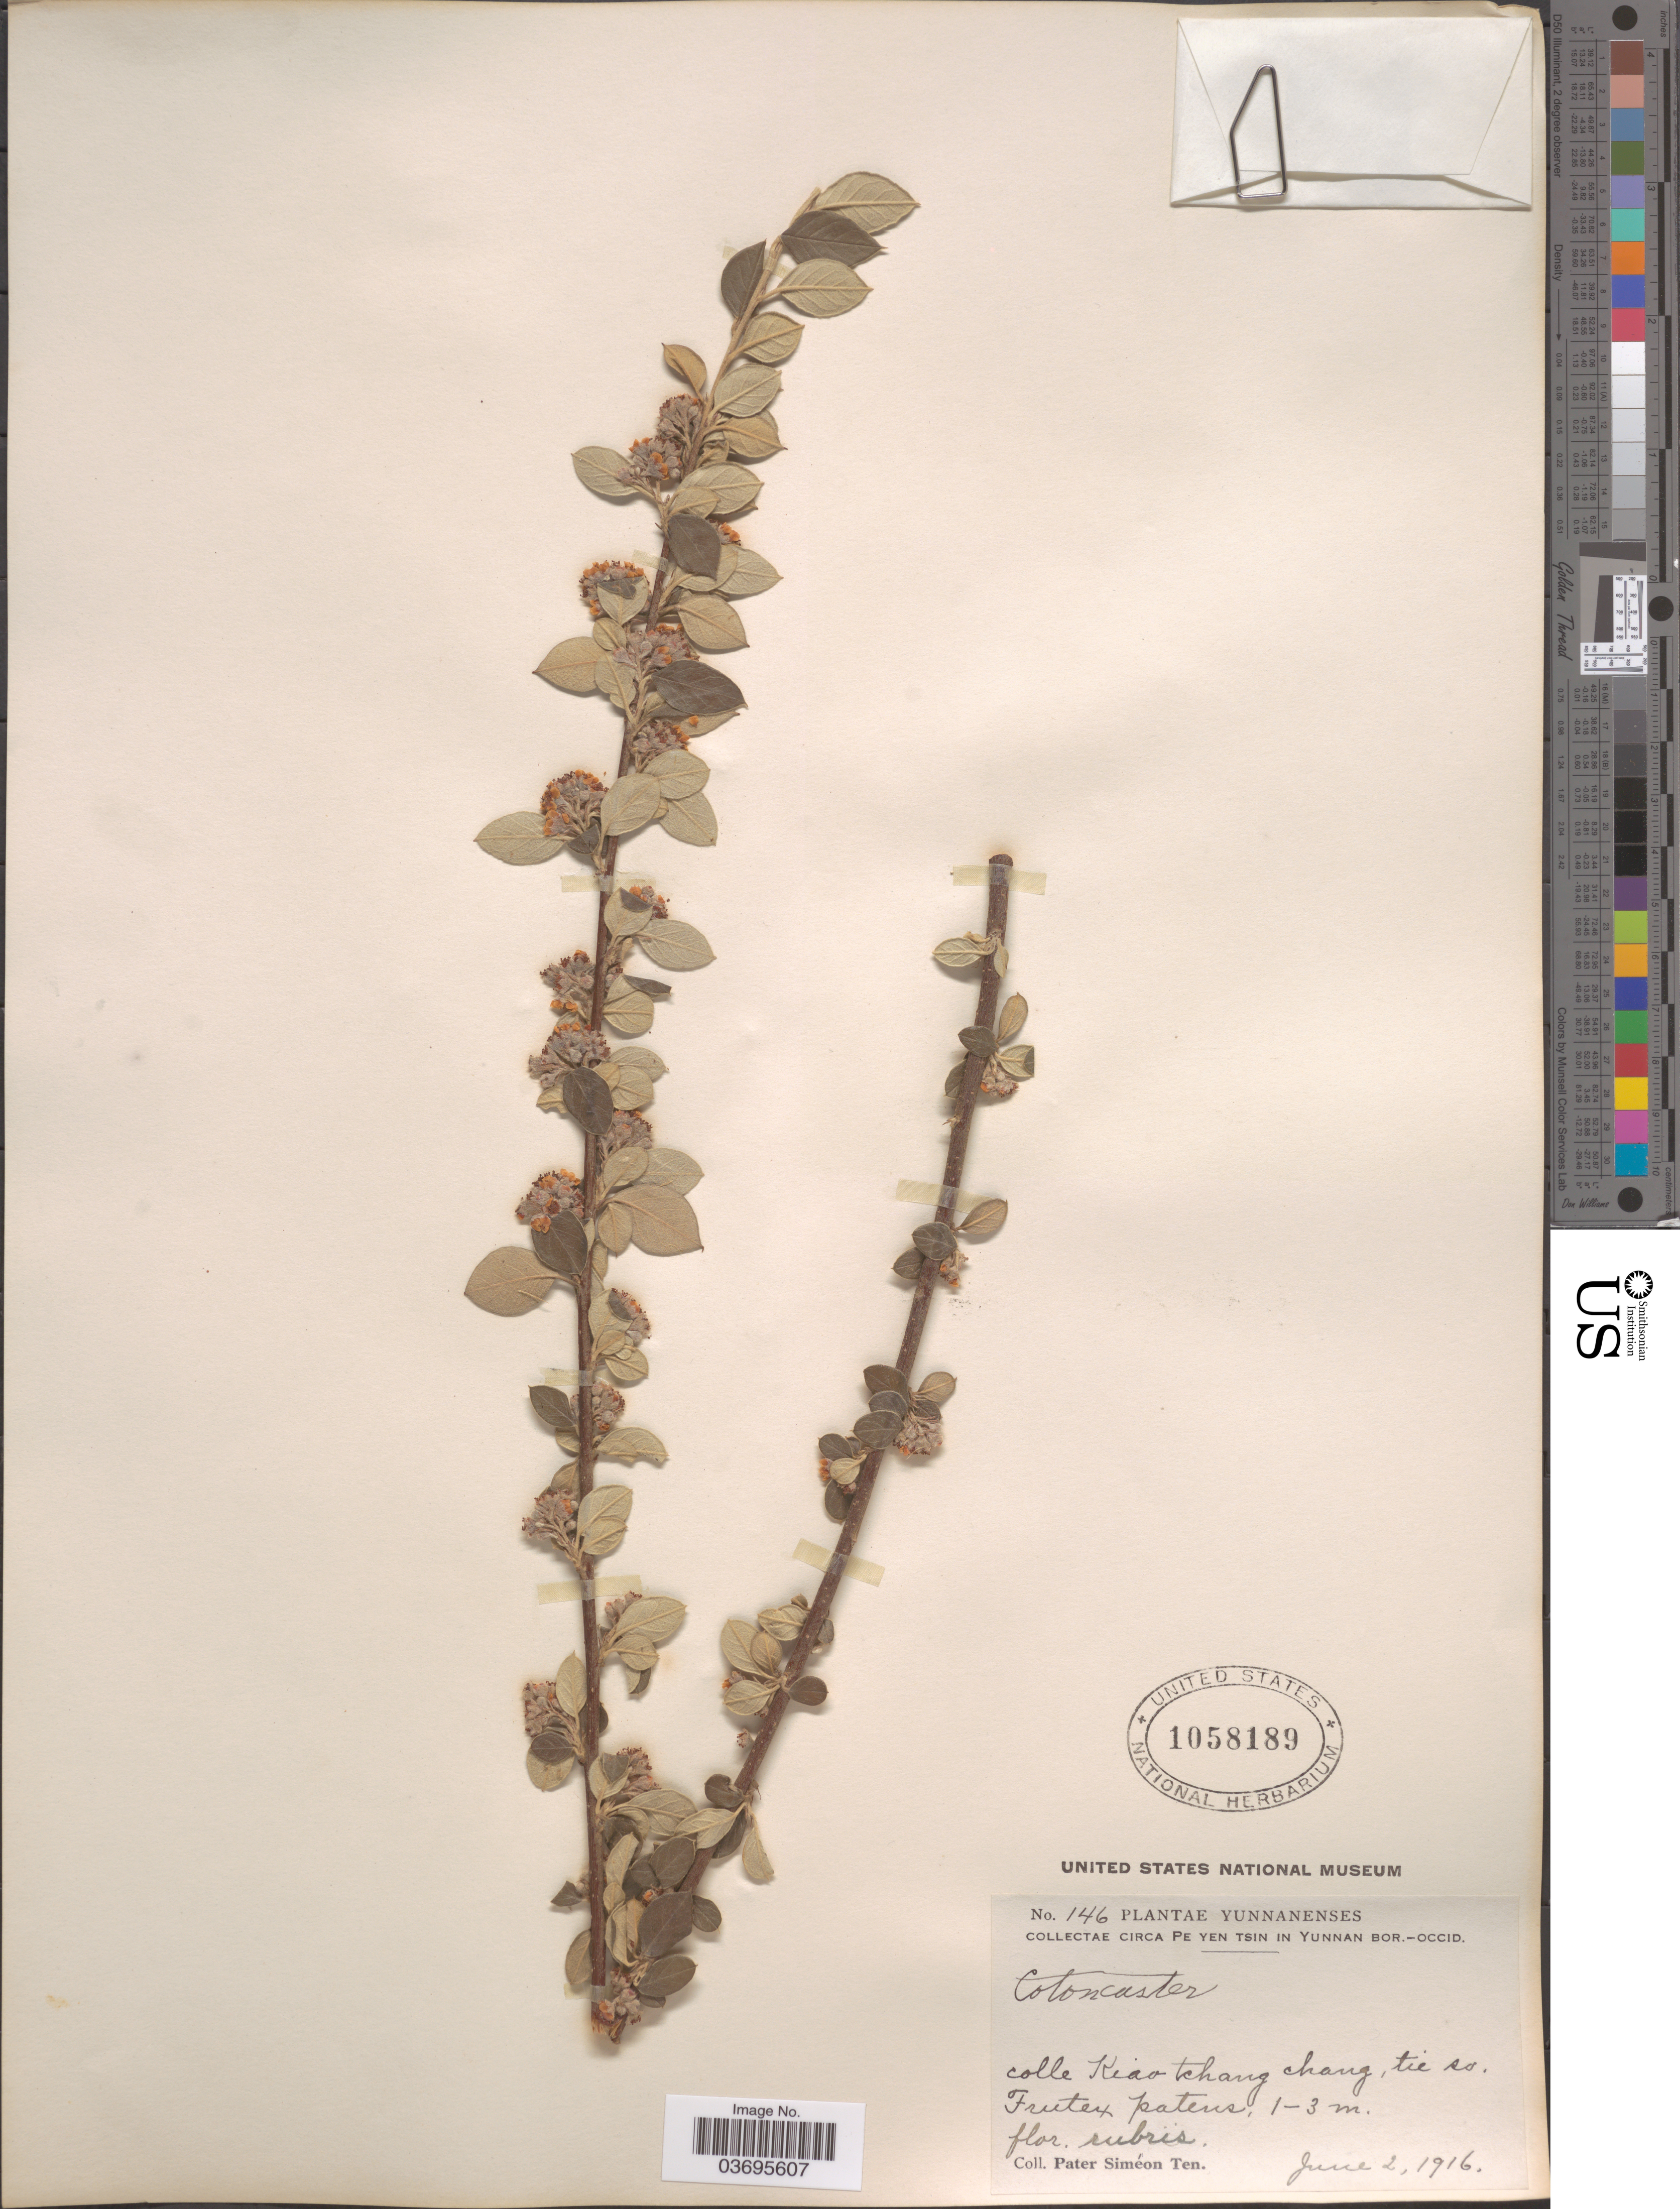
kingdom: Plantae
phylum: Tracheophyta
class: Magnoliopsida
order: Rosales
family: Rosaceae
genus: Cotoneaster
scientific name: Cotoneaster sp.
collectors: P. S. Ten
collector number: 146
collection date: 1916-06-02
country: China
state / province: Yunnan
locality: Circa Pe Yen Tsin in Yunnan Bor.-Occid. Kiao tchang chang, tie as. [interpreted]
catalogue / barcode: US 1058189